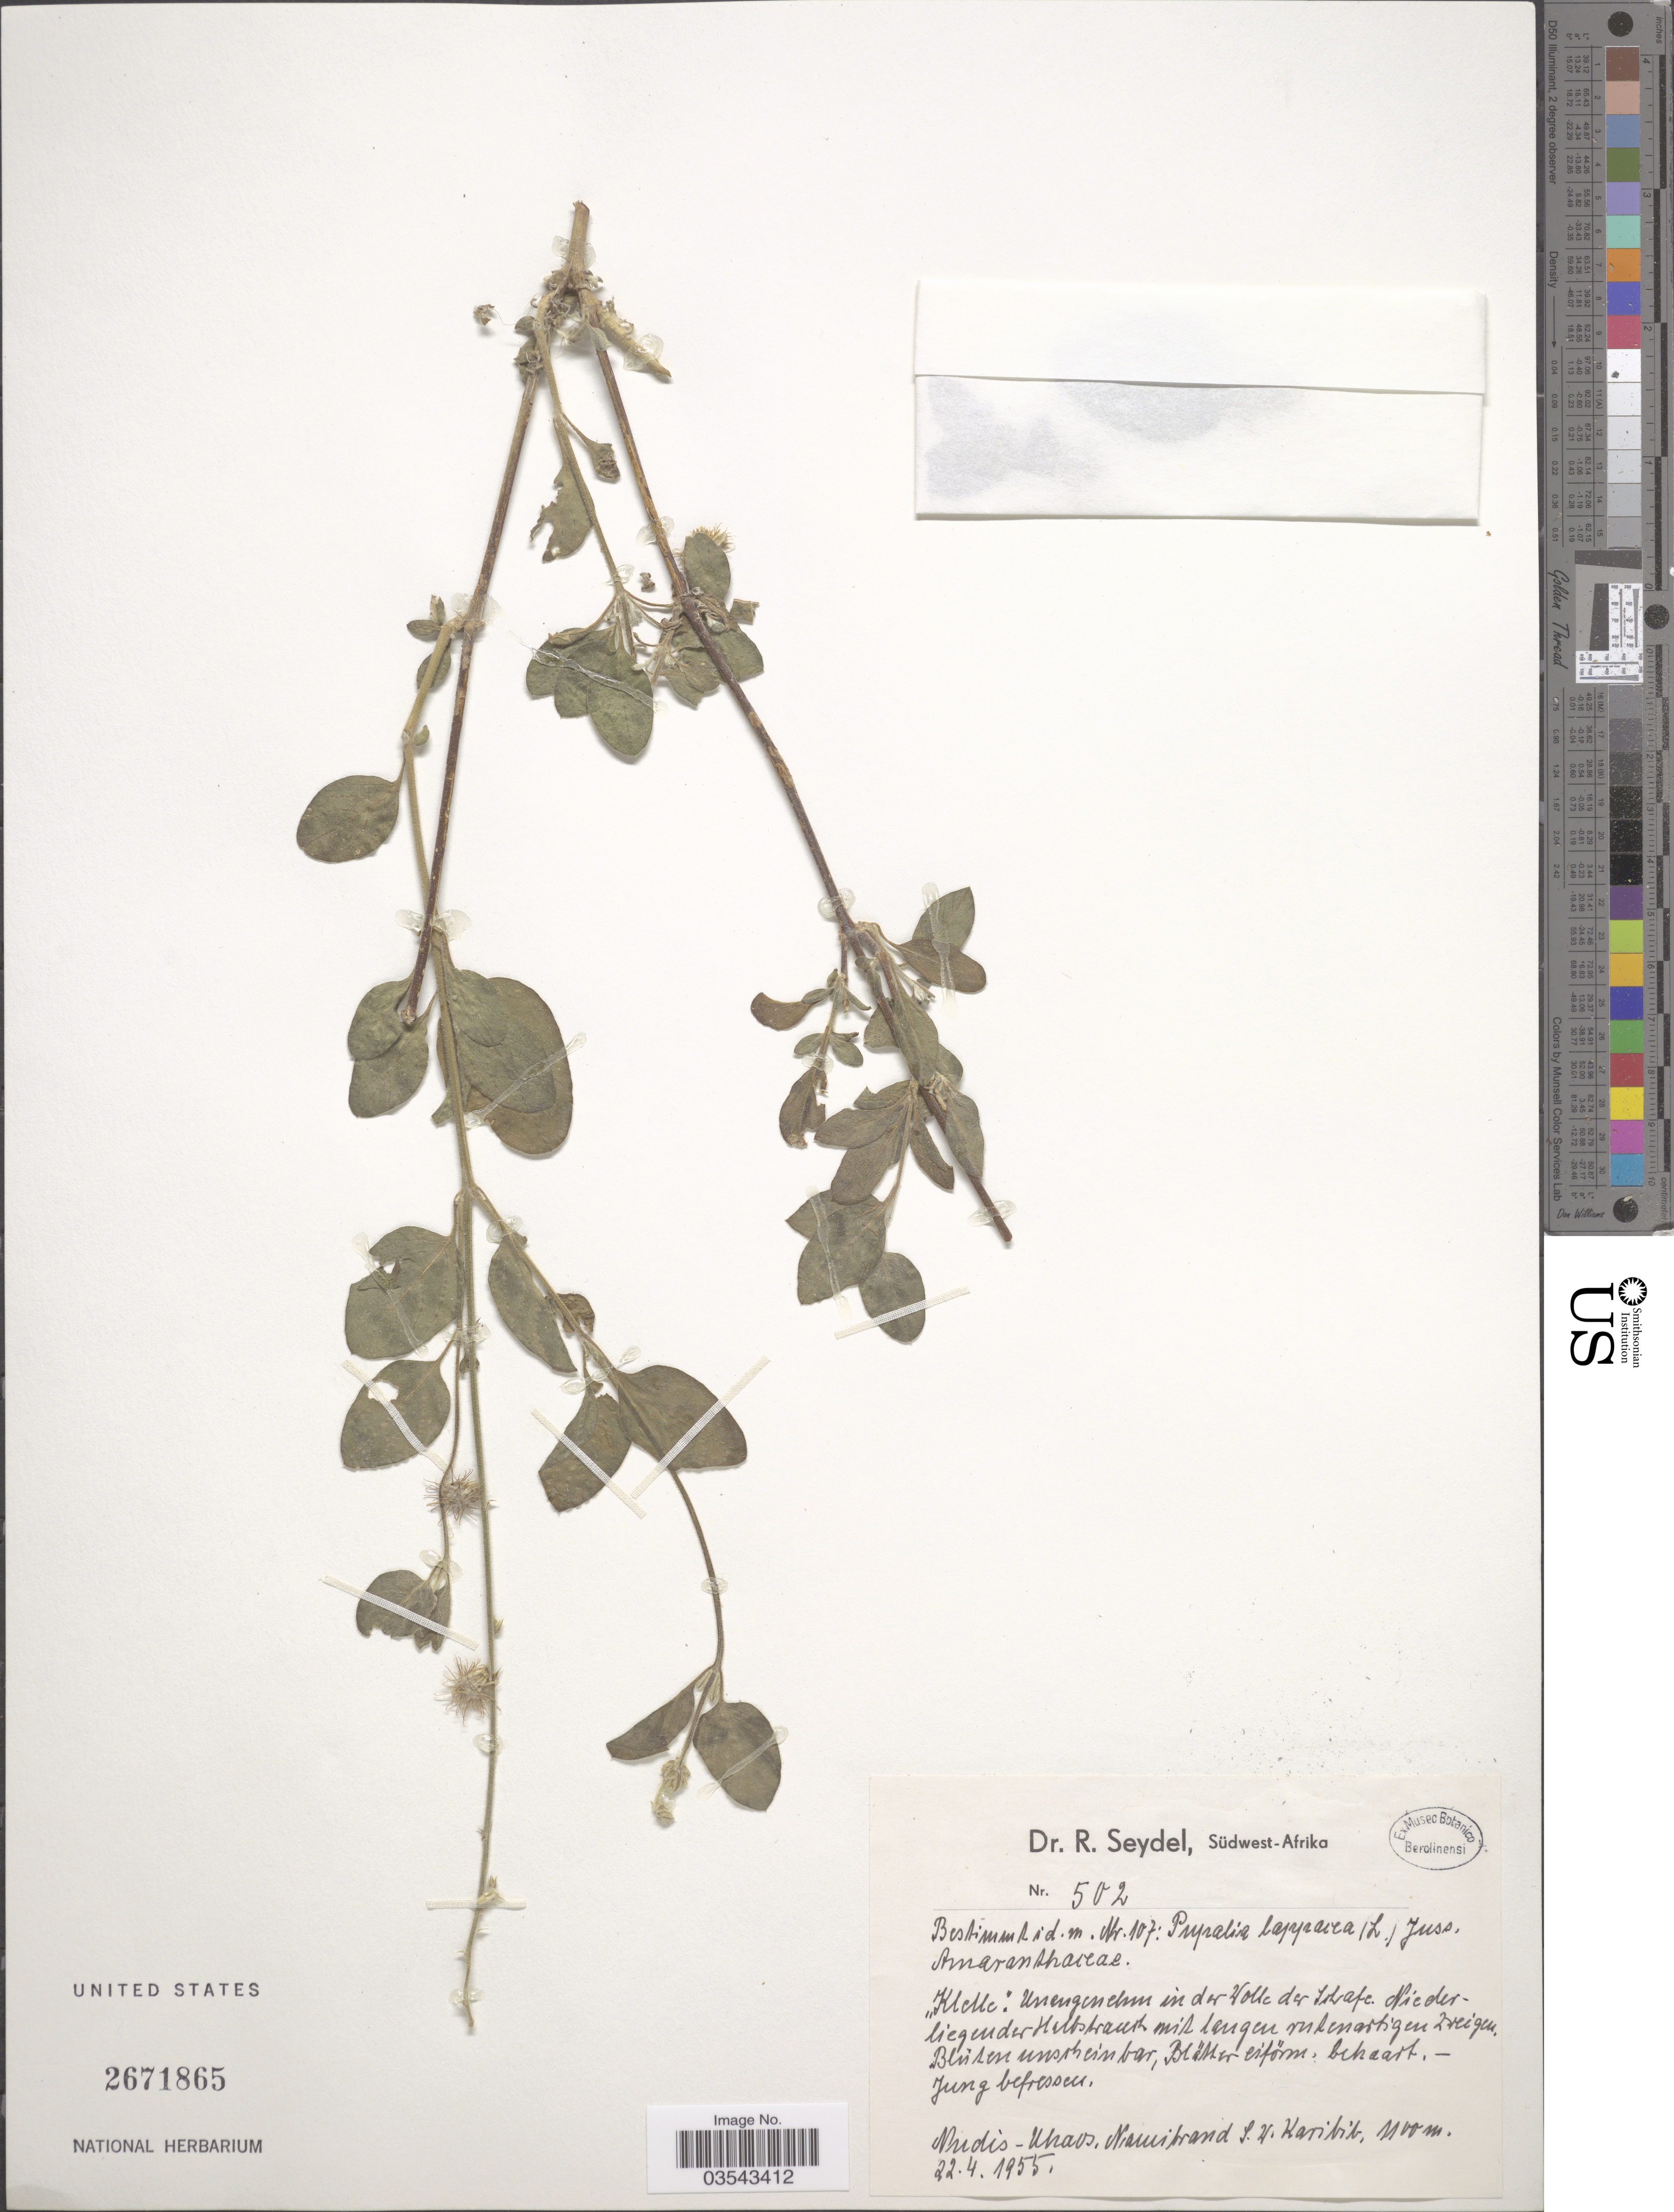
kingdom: Plantae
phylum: Tracheophyta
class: Magnoliopsida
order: Caryophyllales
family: Amaranthaceae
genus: Pupalia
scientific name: Pupalia lappacea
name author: (L.) A. Juss.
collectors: R. Seydel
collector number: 502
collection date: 1955-04-22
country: Namibia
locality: Südwest-Afrika. Nudis-Khaos. Namibrand S.W. Karibib.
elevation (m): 1100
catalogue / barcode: US 2671865